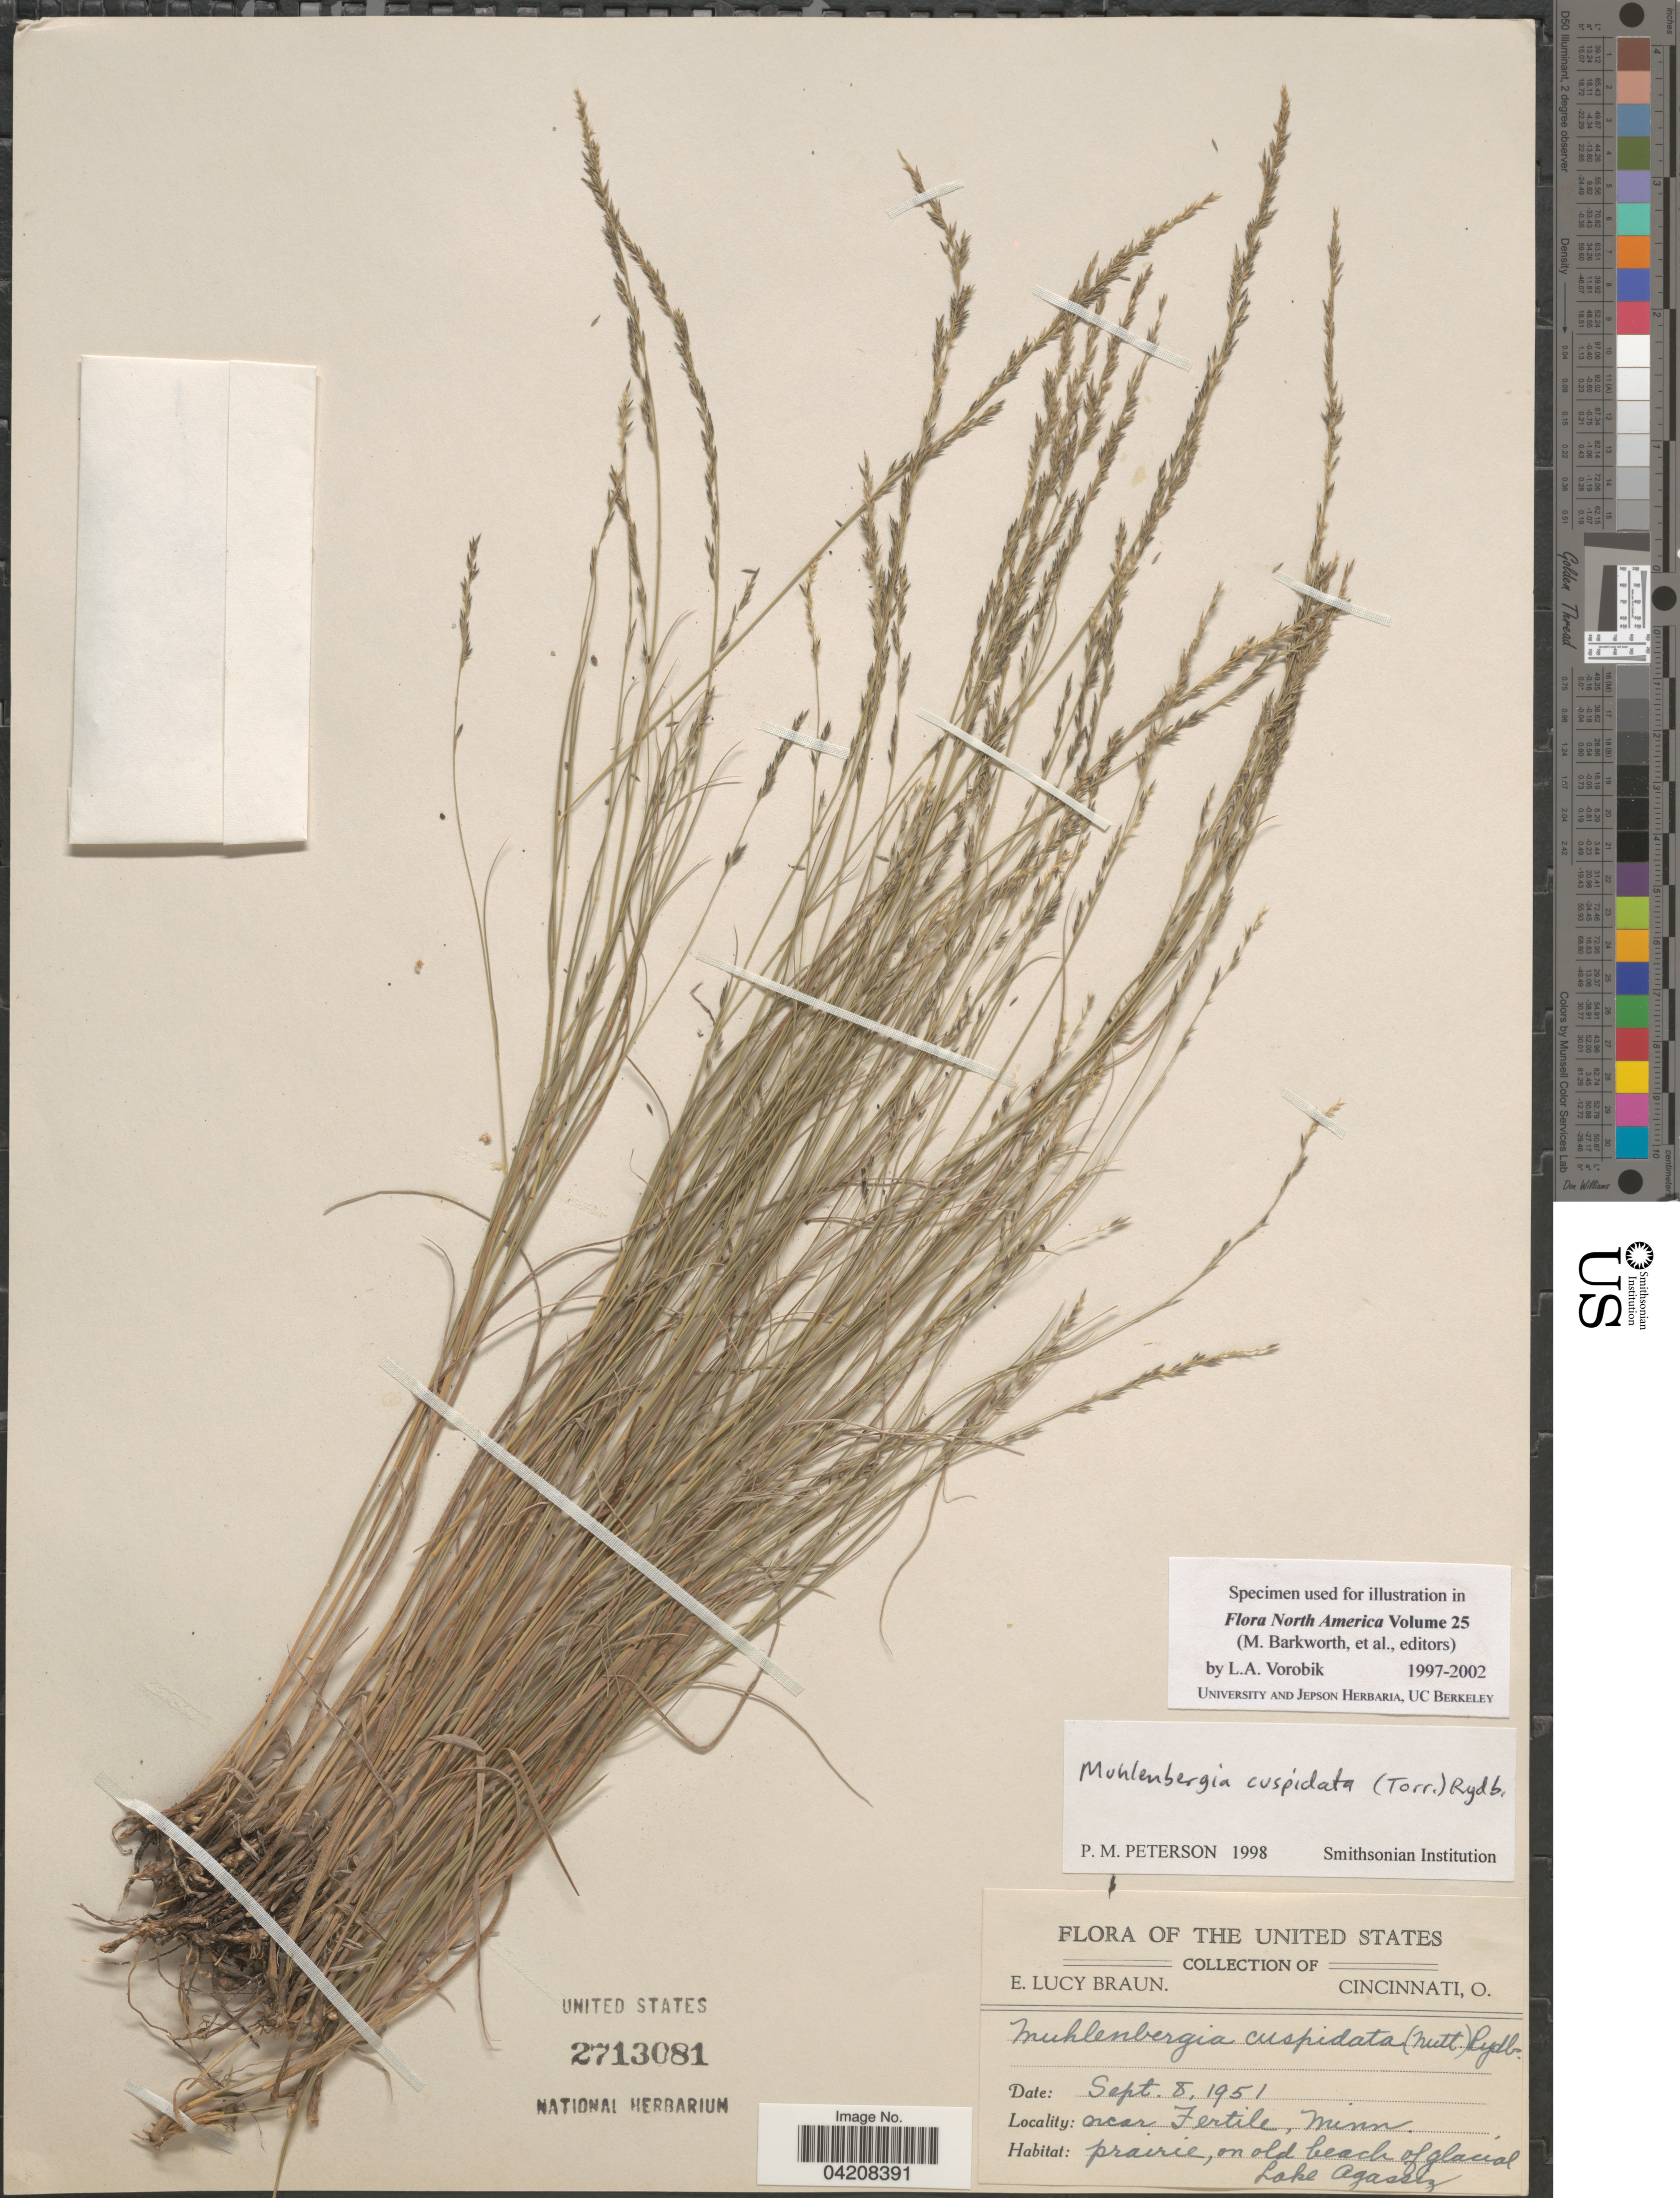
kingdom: Plantae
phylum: Tracheophyta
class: Liliopsida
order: Poales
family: Poaceae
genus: Muhlenbergia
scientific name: Muhlenbergia cuspidata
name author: (Torr. ex Hook.) Rydb.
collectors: E. L. Braun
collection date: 1951-09-08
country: United States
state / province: Minnesota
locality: Oscar Fertile. Prairie, on old beach of glacial Lake Agassiz.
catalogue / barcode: US 2713081